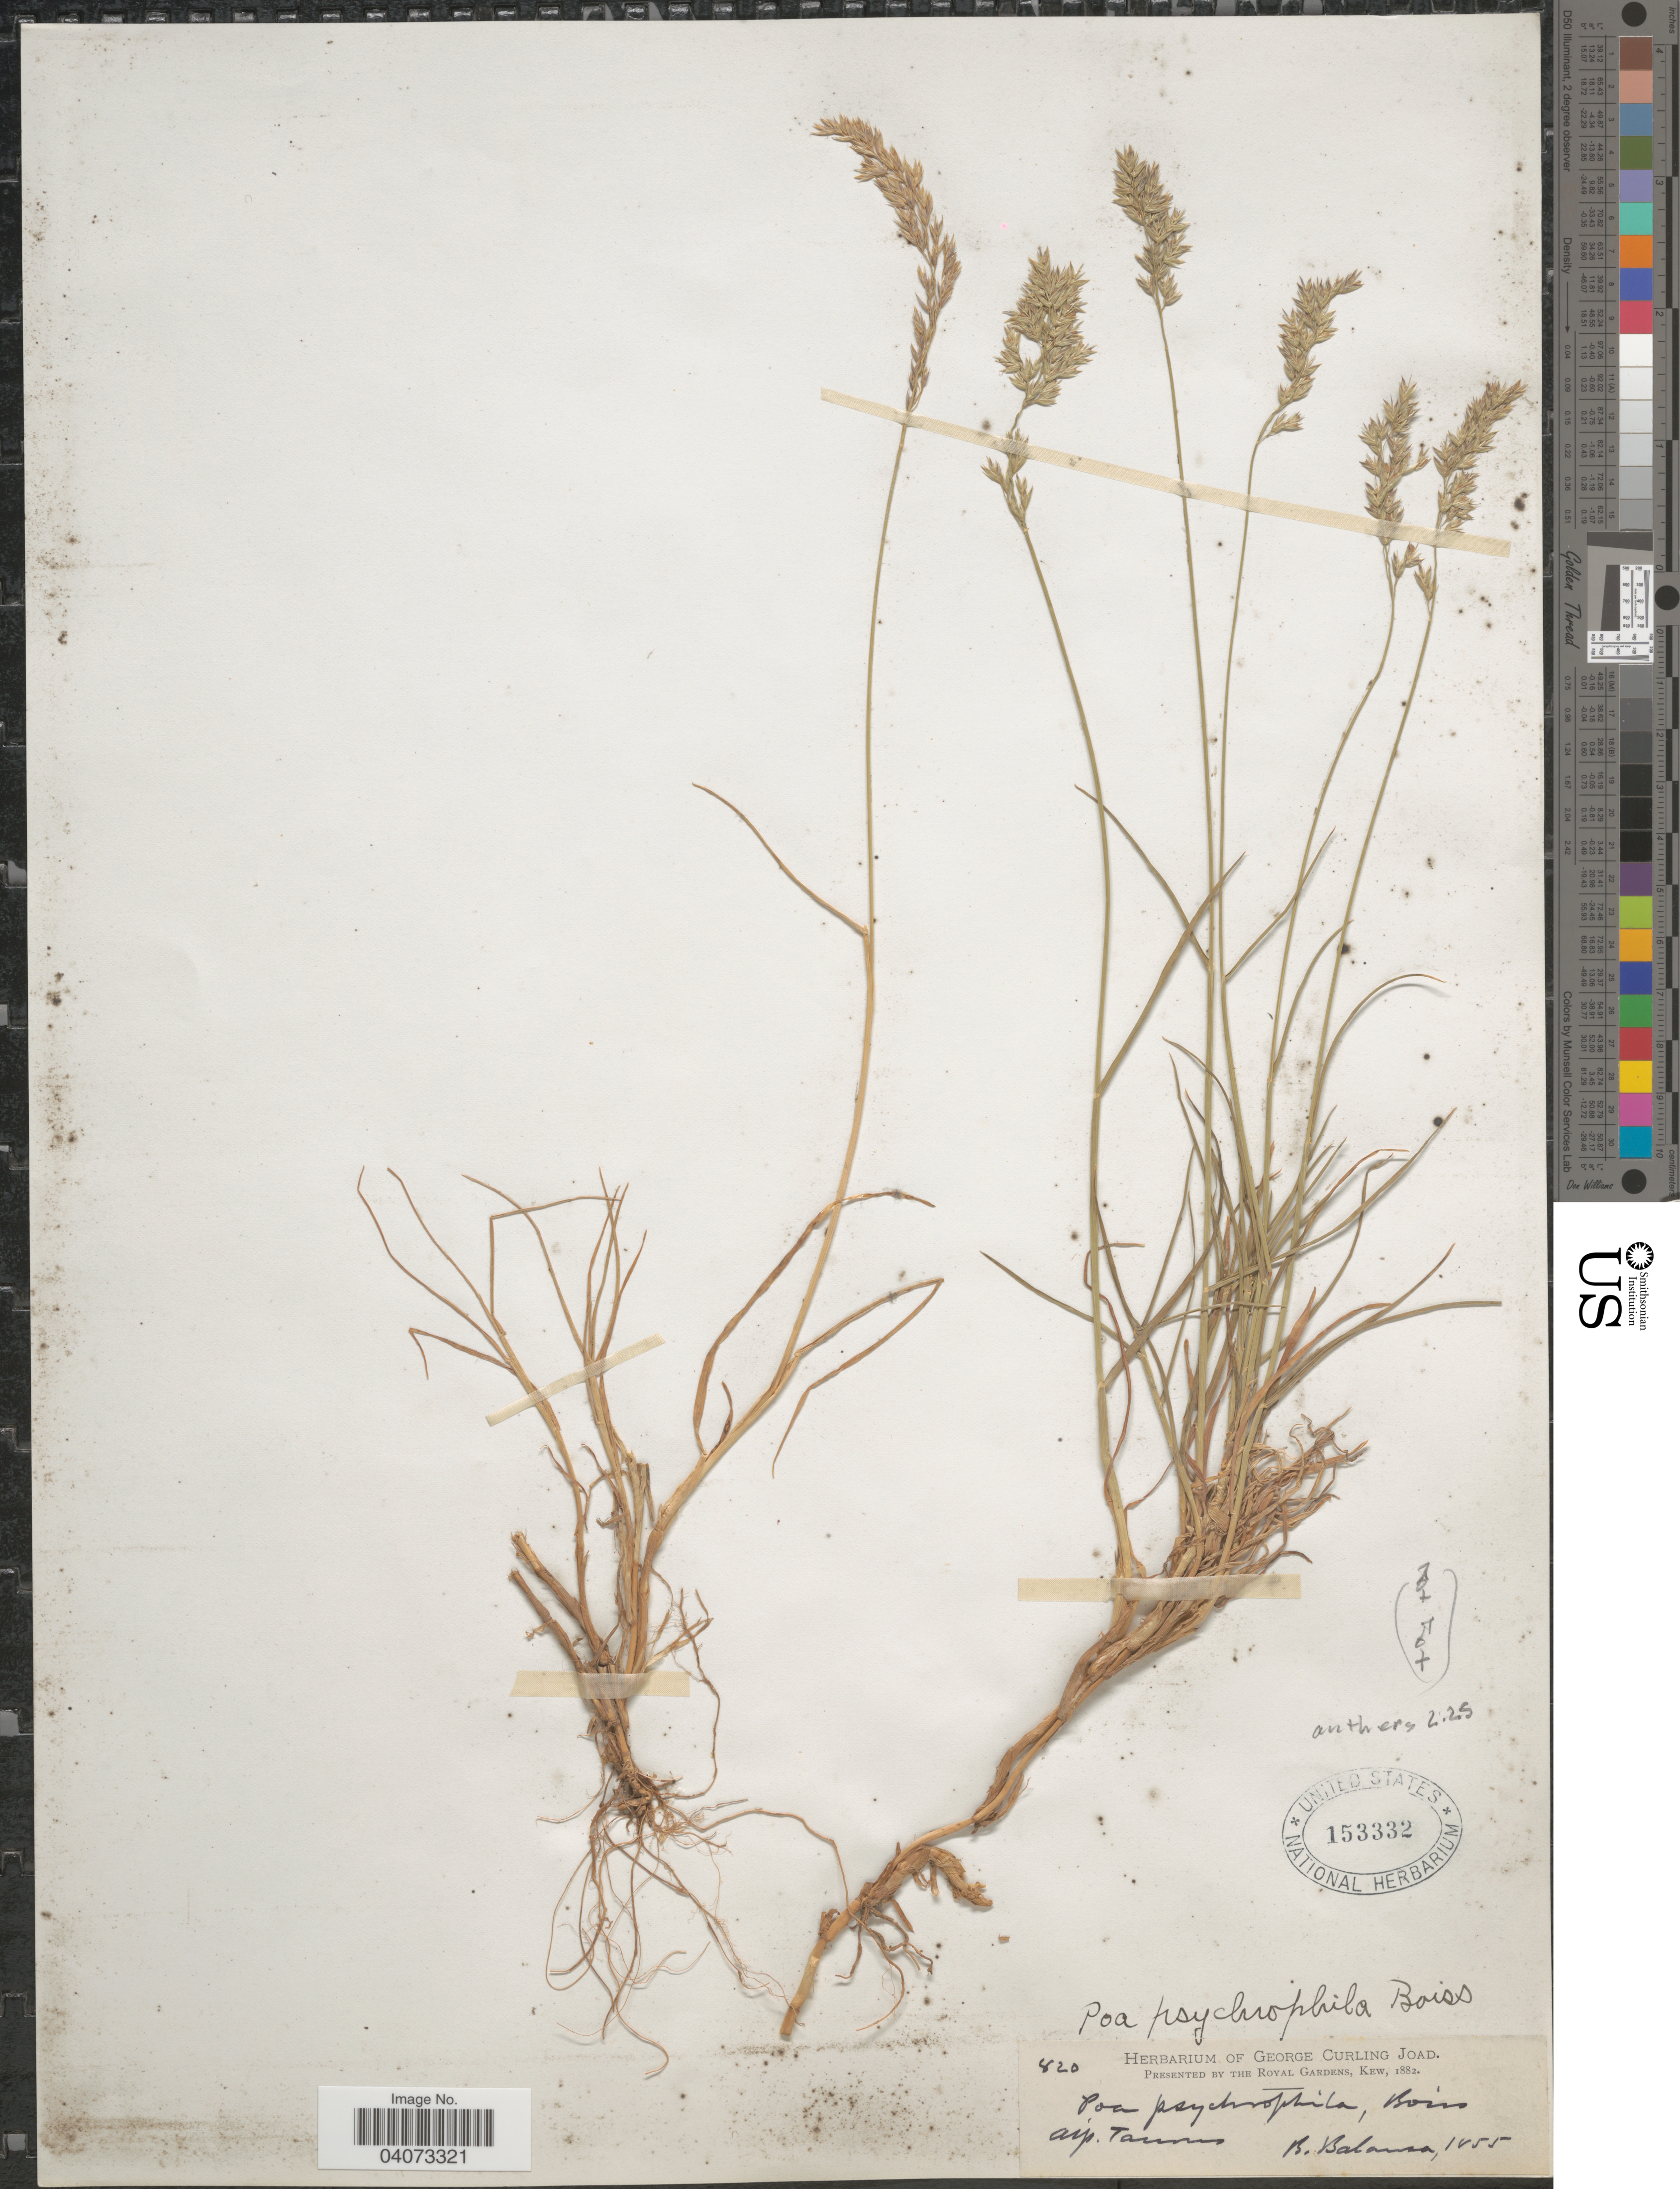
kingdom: Plantae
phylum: Tracheophyta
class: Liliopsida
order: Poales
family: Poaceae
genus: Poa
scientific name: Poa cenisia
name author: All.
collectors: B. Balansa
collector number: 820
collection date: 1855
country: Turkey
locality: Alp. Taurus.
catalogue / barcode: US 153332